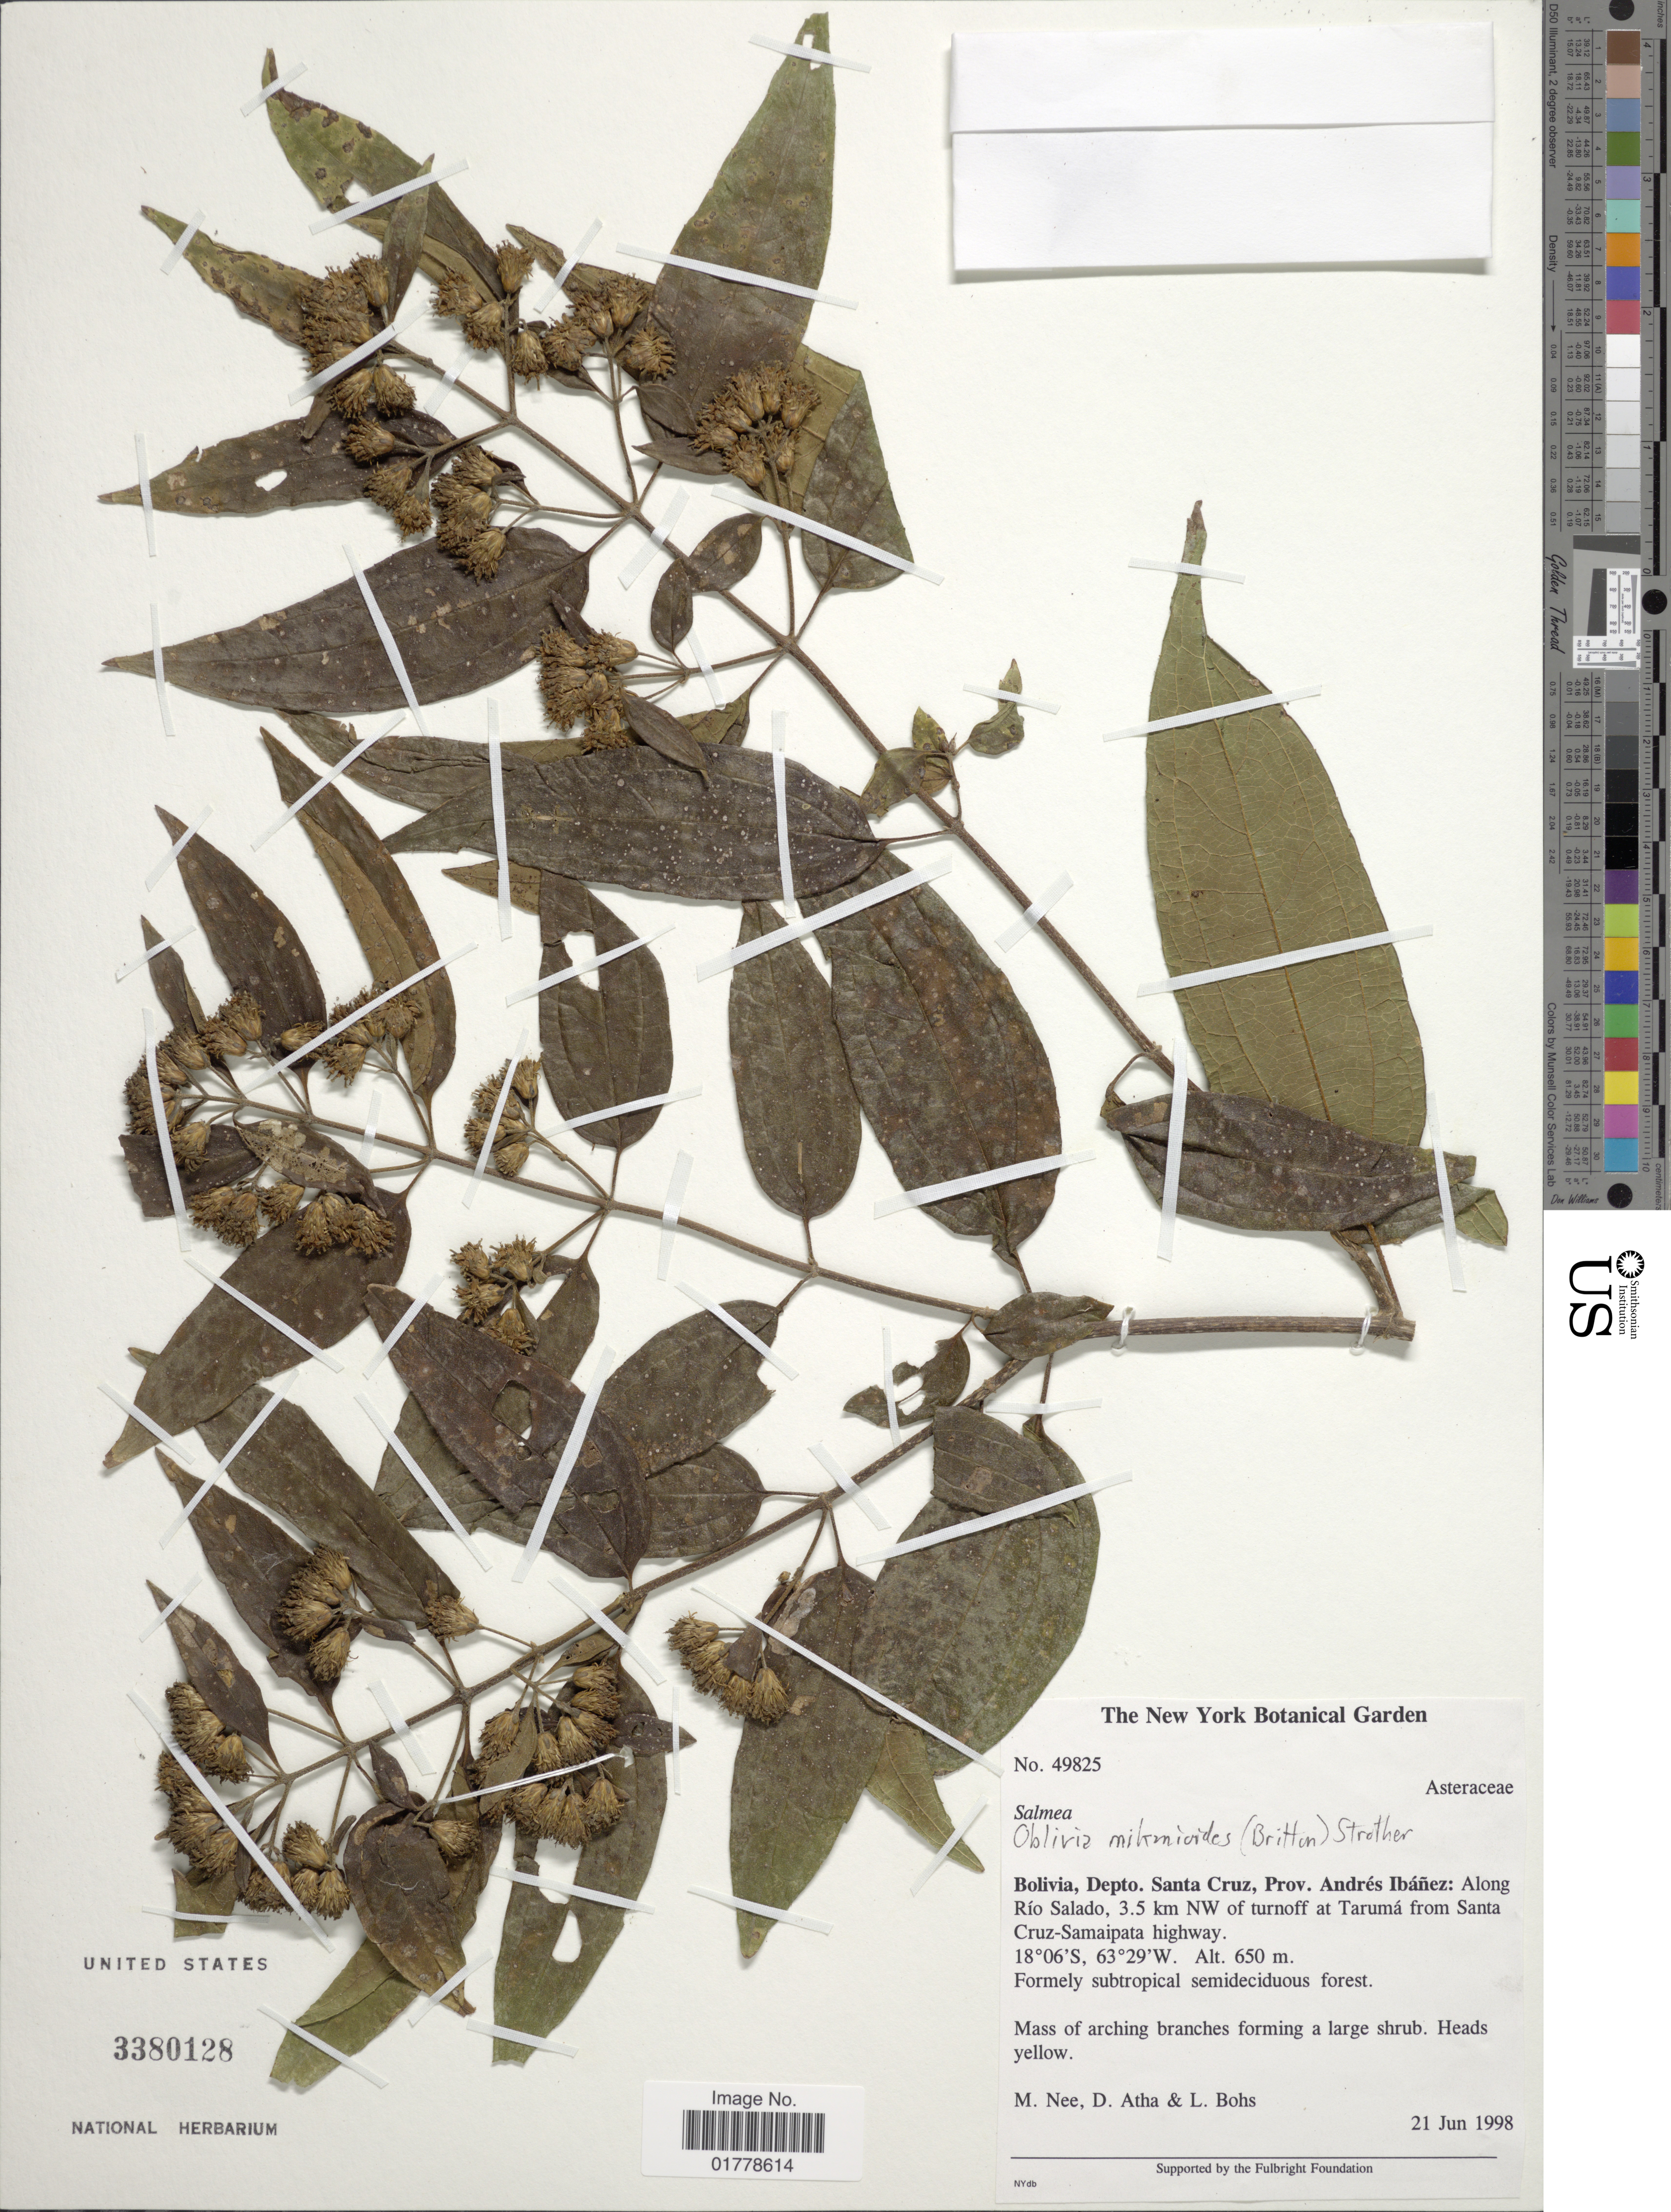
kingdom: Plantae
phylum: Tracheophyta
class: Magnoliopsida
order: Asterales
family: Asteraceae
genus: Oblivia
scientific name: Oblivia mikanioides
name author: (Britton) Strother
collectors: M. Nee, D. Atha & L. A. Bohs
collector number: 49825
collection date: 1998-06-21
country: Bolivia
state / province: Santa Cruz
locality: Bolivia, Depto. Santa Cruz, Prov. Andrés Ibáñez: Along Río Salado, 3.5 km NW of turnoff at Tarumá from Santa Cruz-Samaipata highway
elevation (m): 650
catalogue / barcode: US 3380128